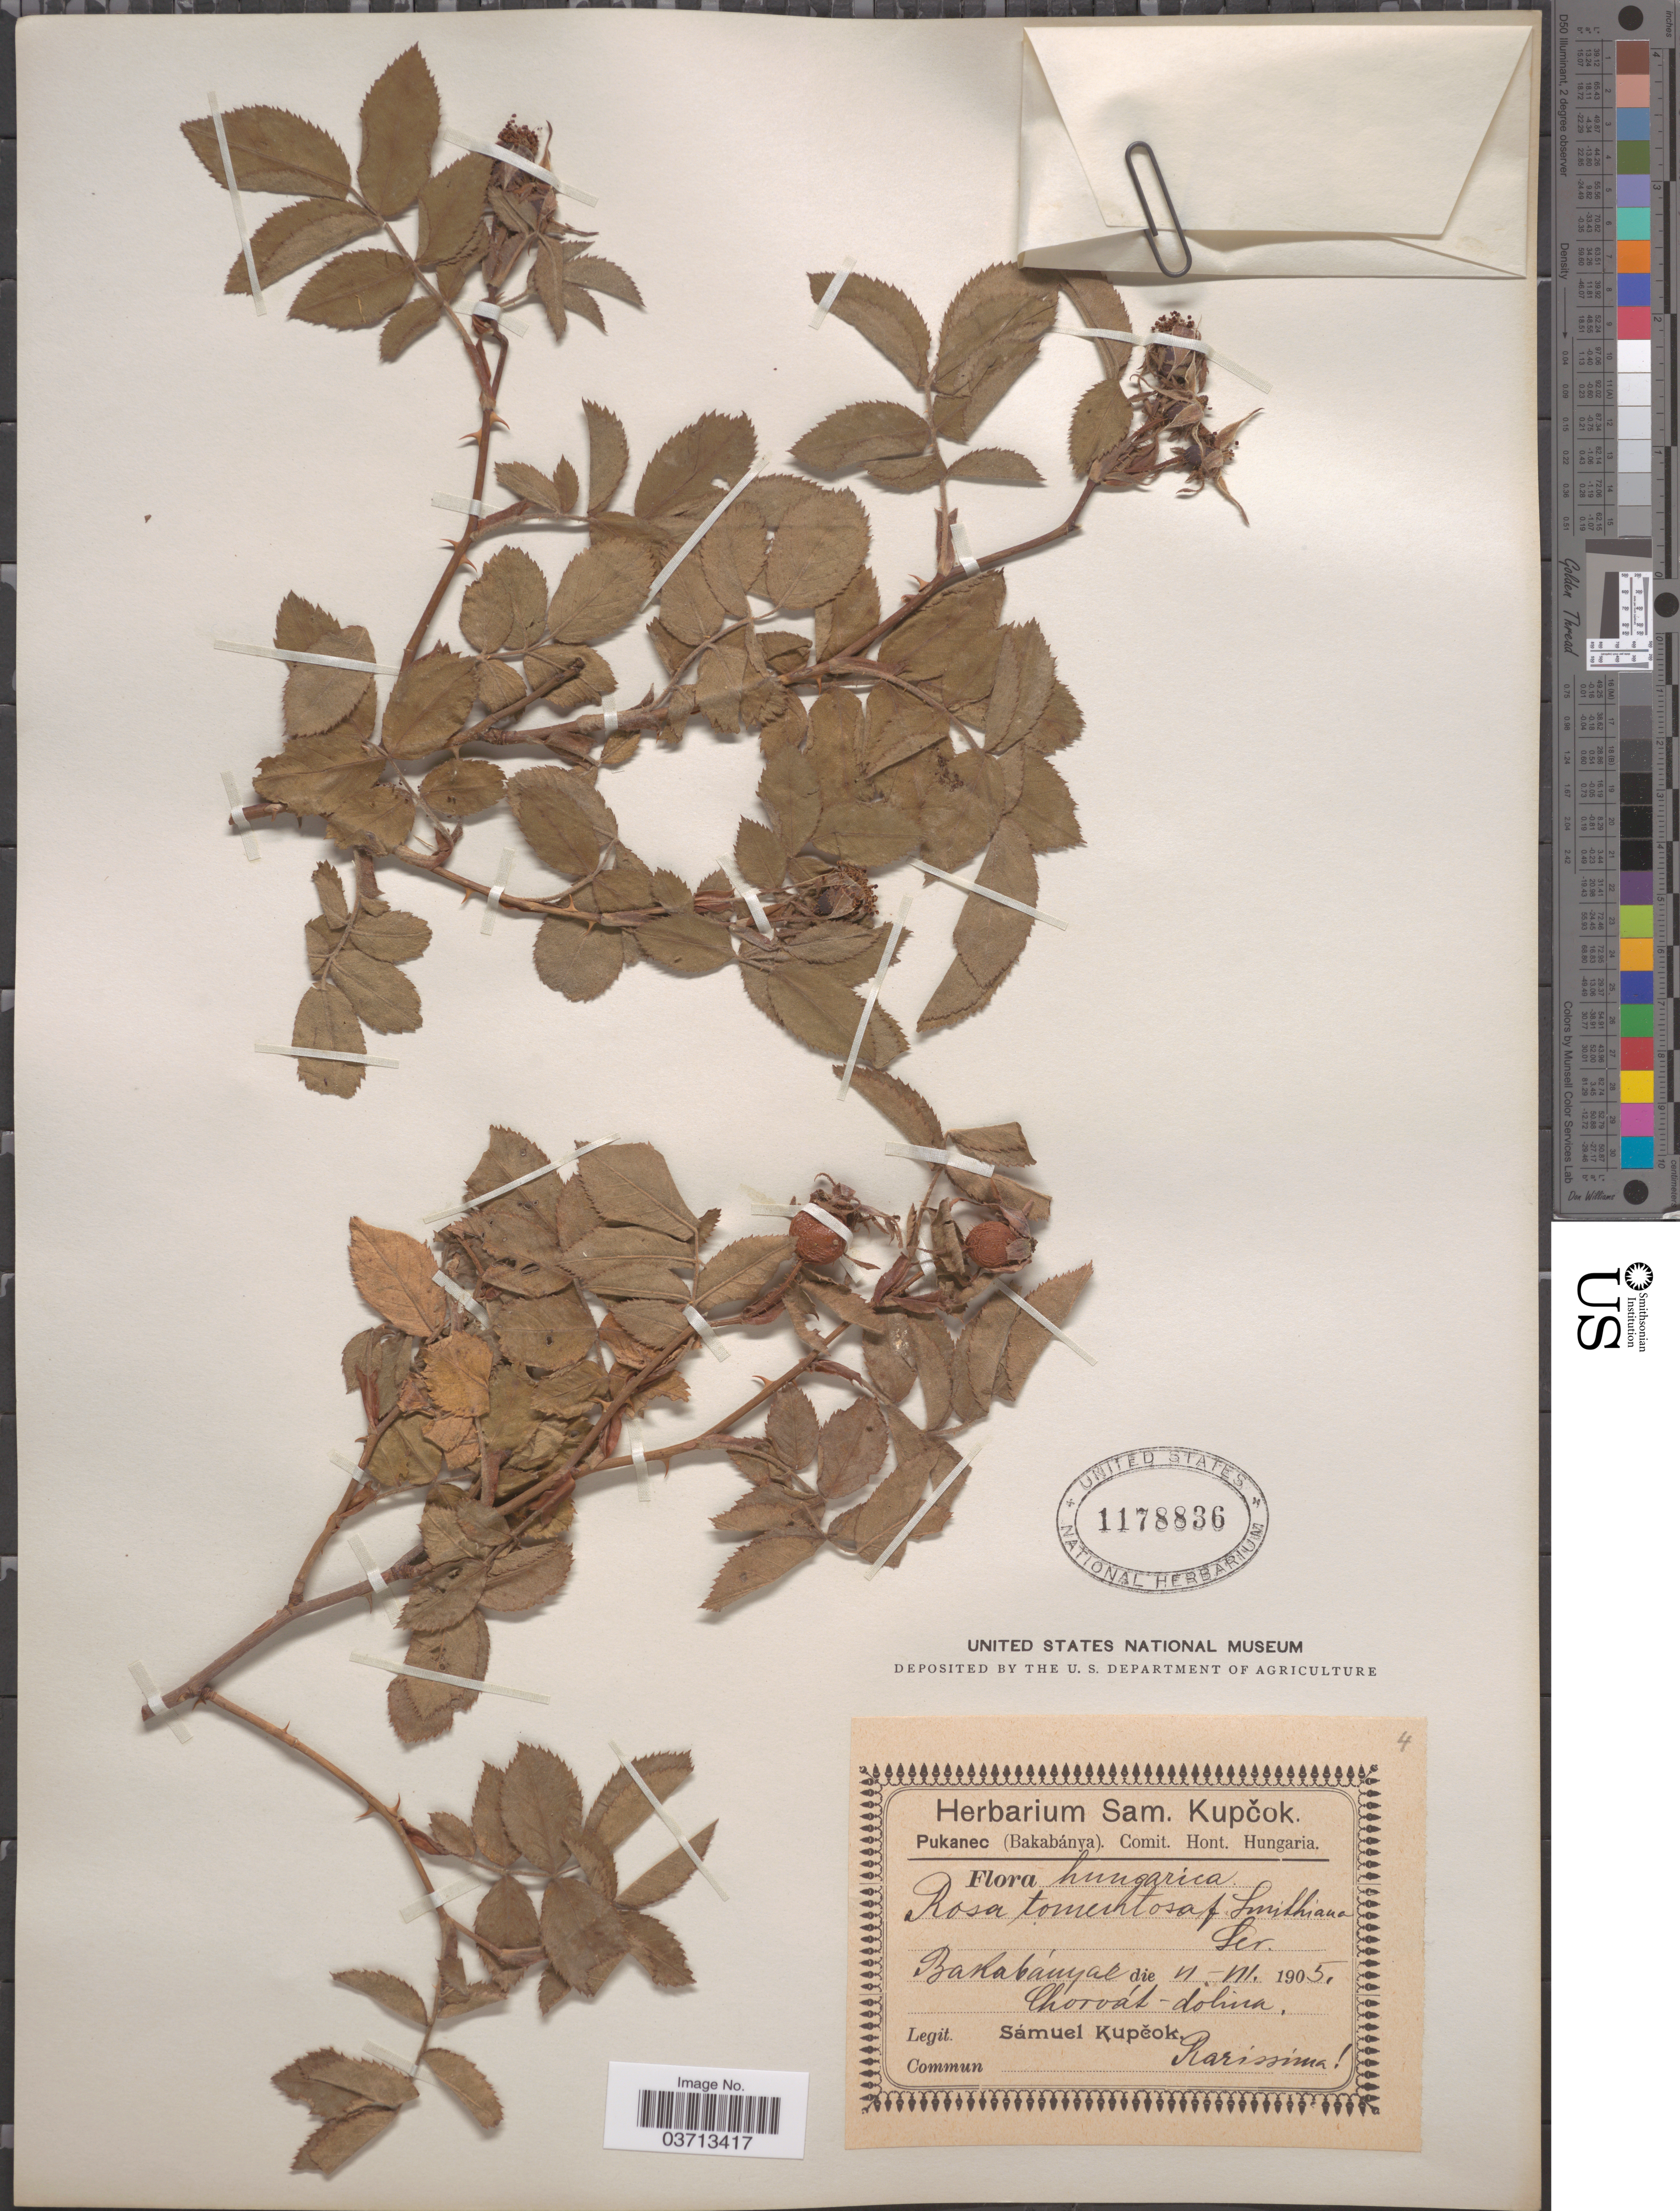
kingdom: Plantae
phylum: Tracheophyta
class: Magnoliopsida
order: Rosales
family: Rosaceae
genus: Rosa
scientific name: Rosa hungarica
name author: A. Kern.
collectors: S. Kupcok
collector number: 4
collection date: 1905-06/1905-08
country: Hungary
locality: Bakabányae. Choroát - dolina. [interpreted]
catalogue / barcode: US 1178836